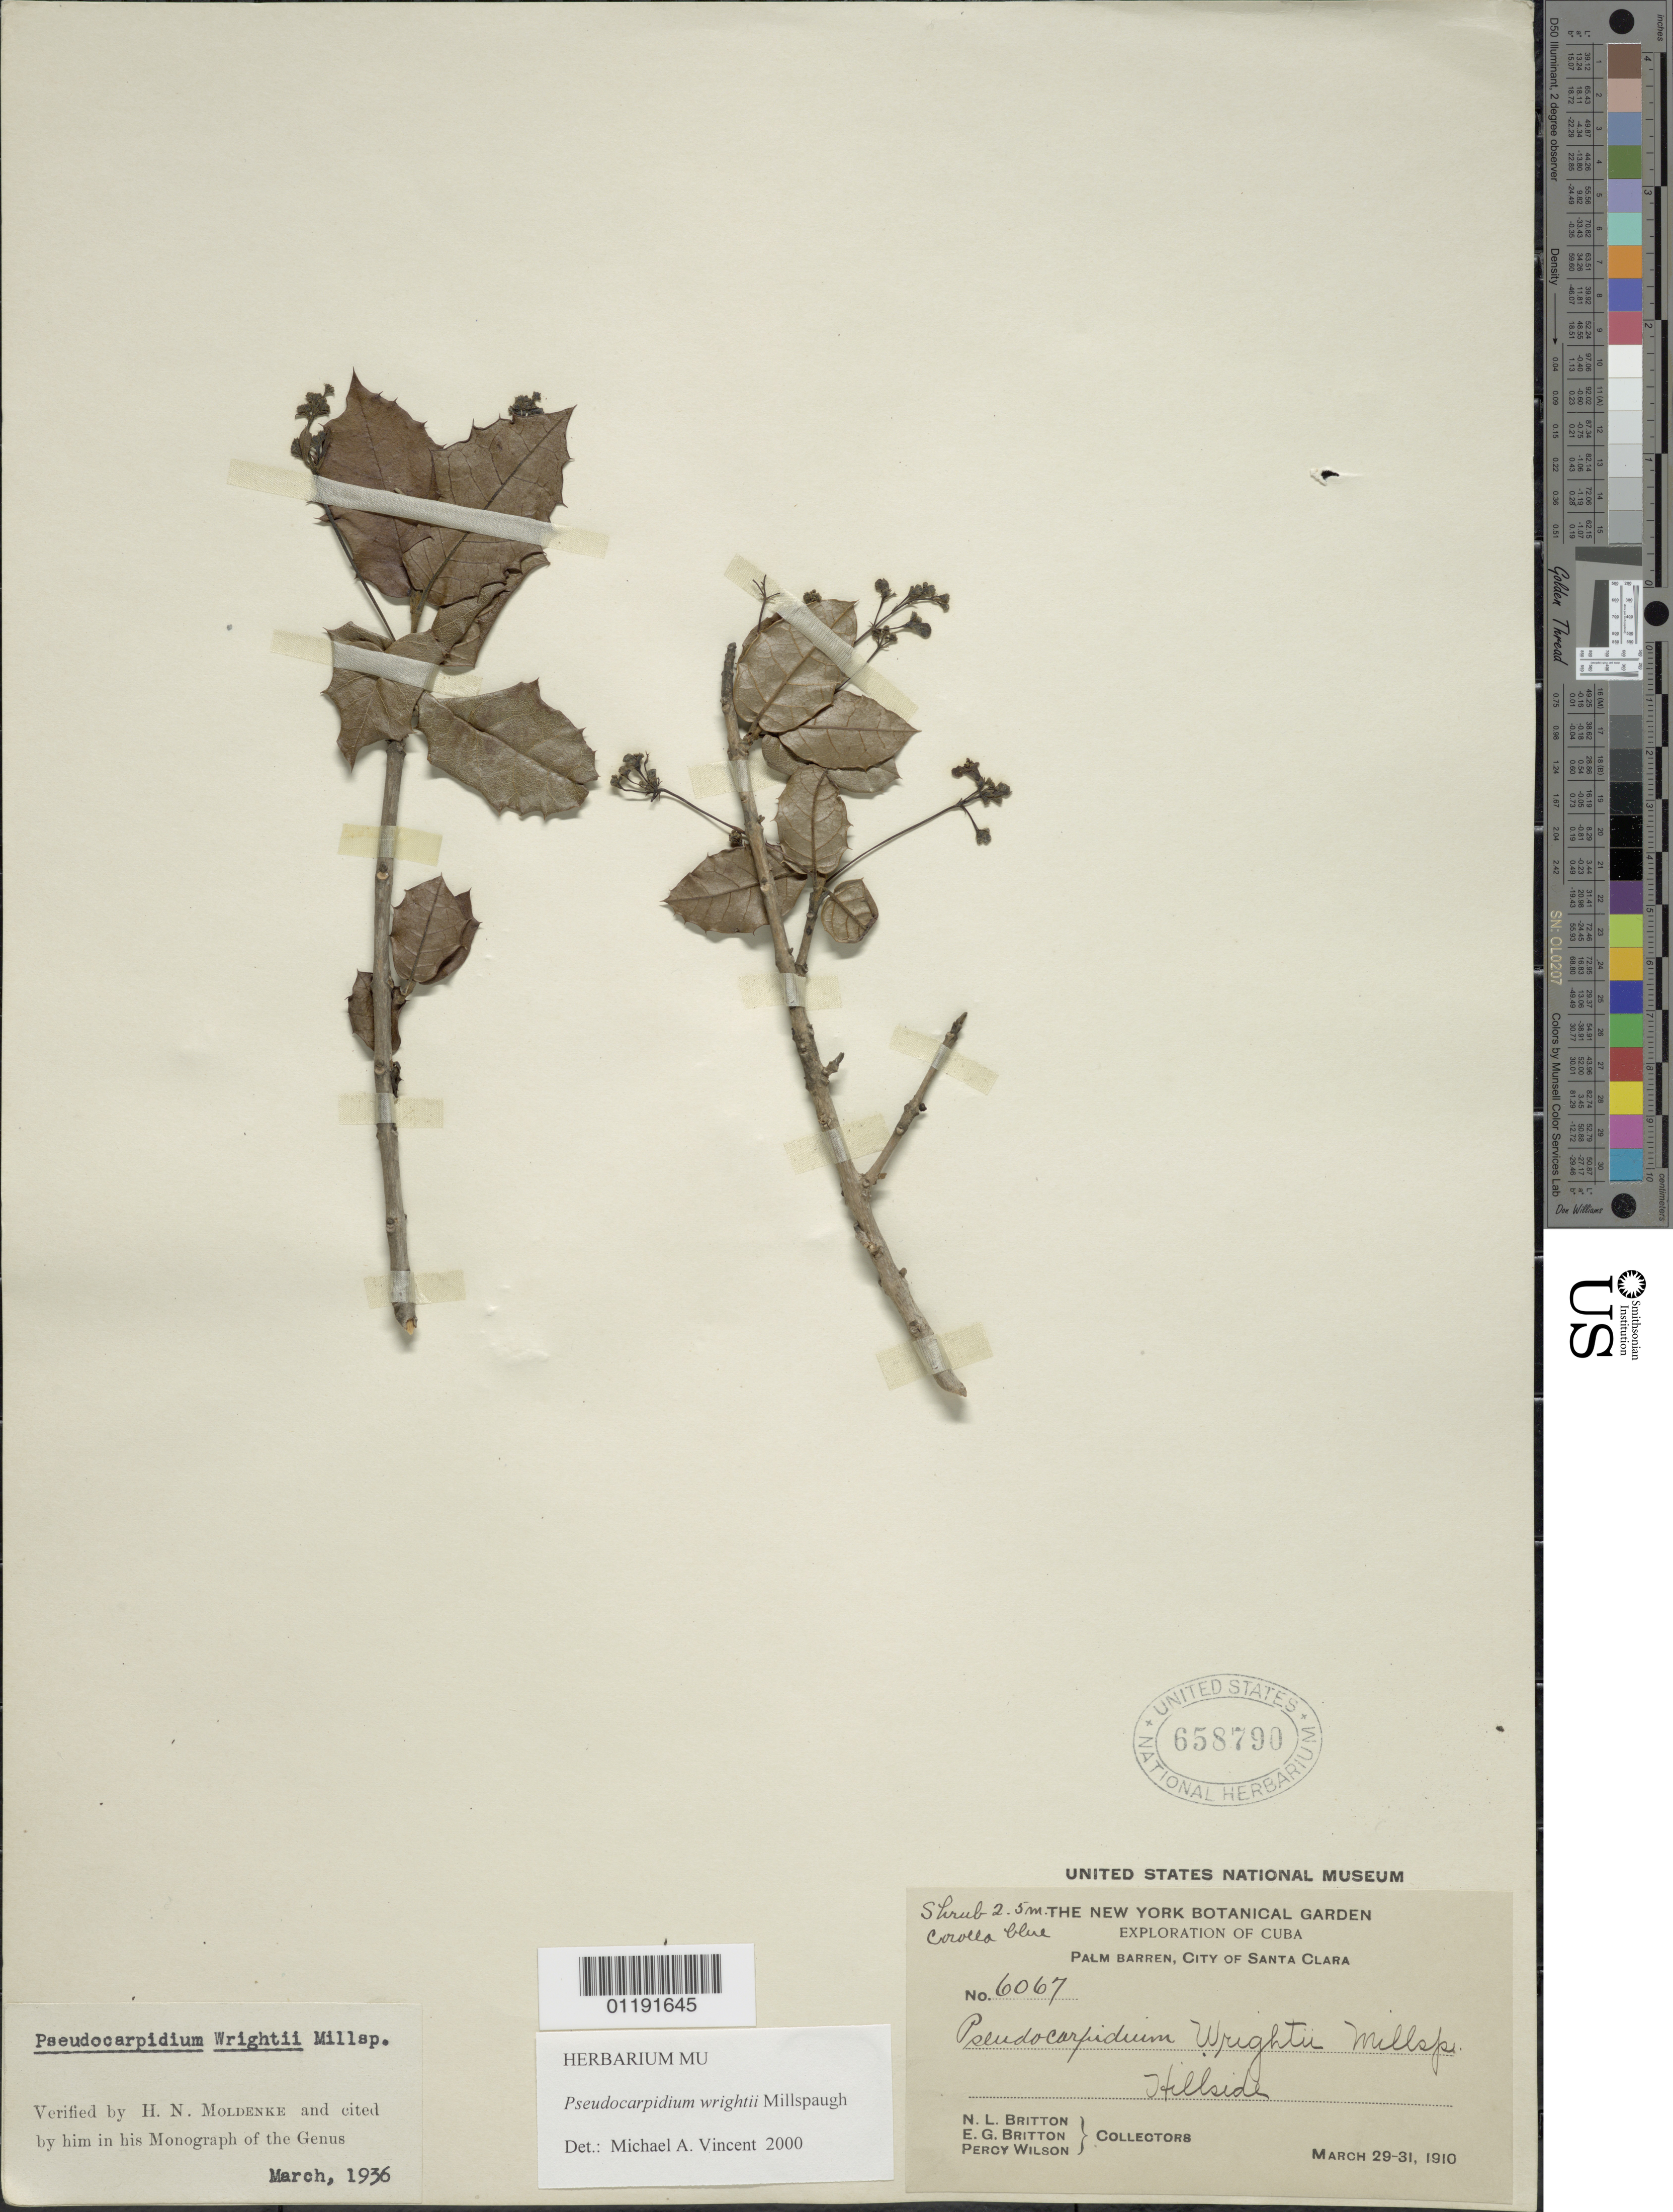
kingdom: Plantae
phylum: Tracheophyta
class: Magnoliopsida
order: Lamiales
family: Lamiaceae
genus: Pseudocarpidium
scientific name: Pseudocarpidium wrightii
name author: Millsp.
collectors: N. Britton, E. G. Britton & P. Wilson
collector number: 6067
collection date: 1910-03-29/1910-03-31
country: Cuba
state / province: Santa Clara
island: Cuba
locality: Palm Barren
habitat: Hillside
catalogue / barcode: US 658790